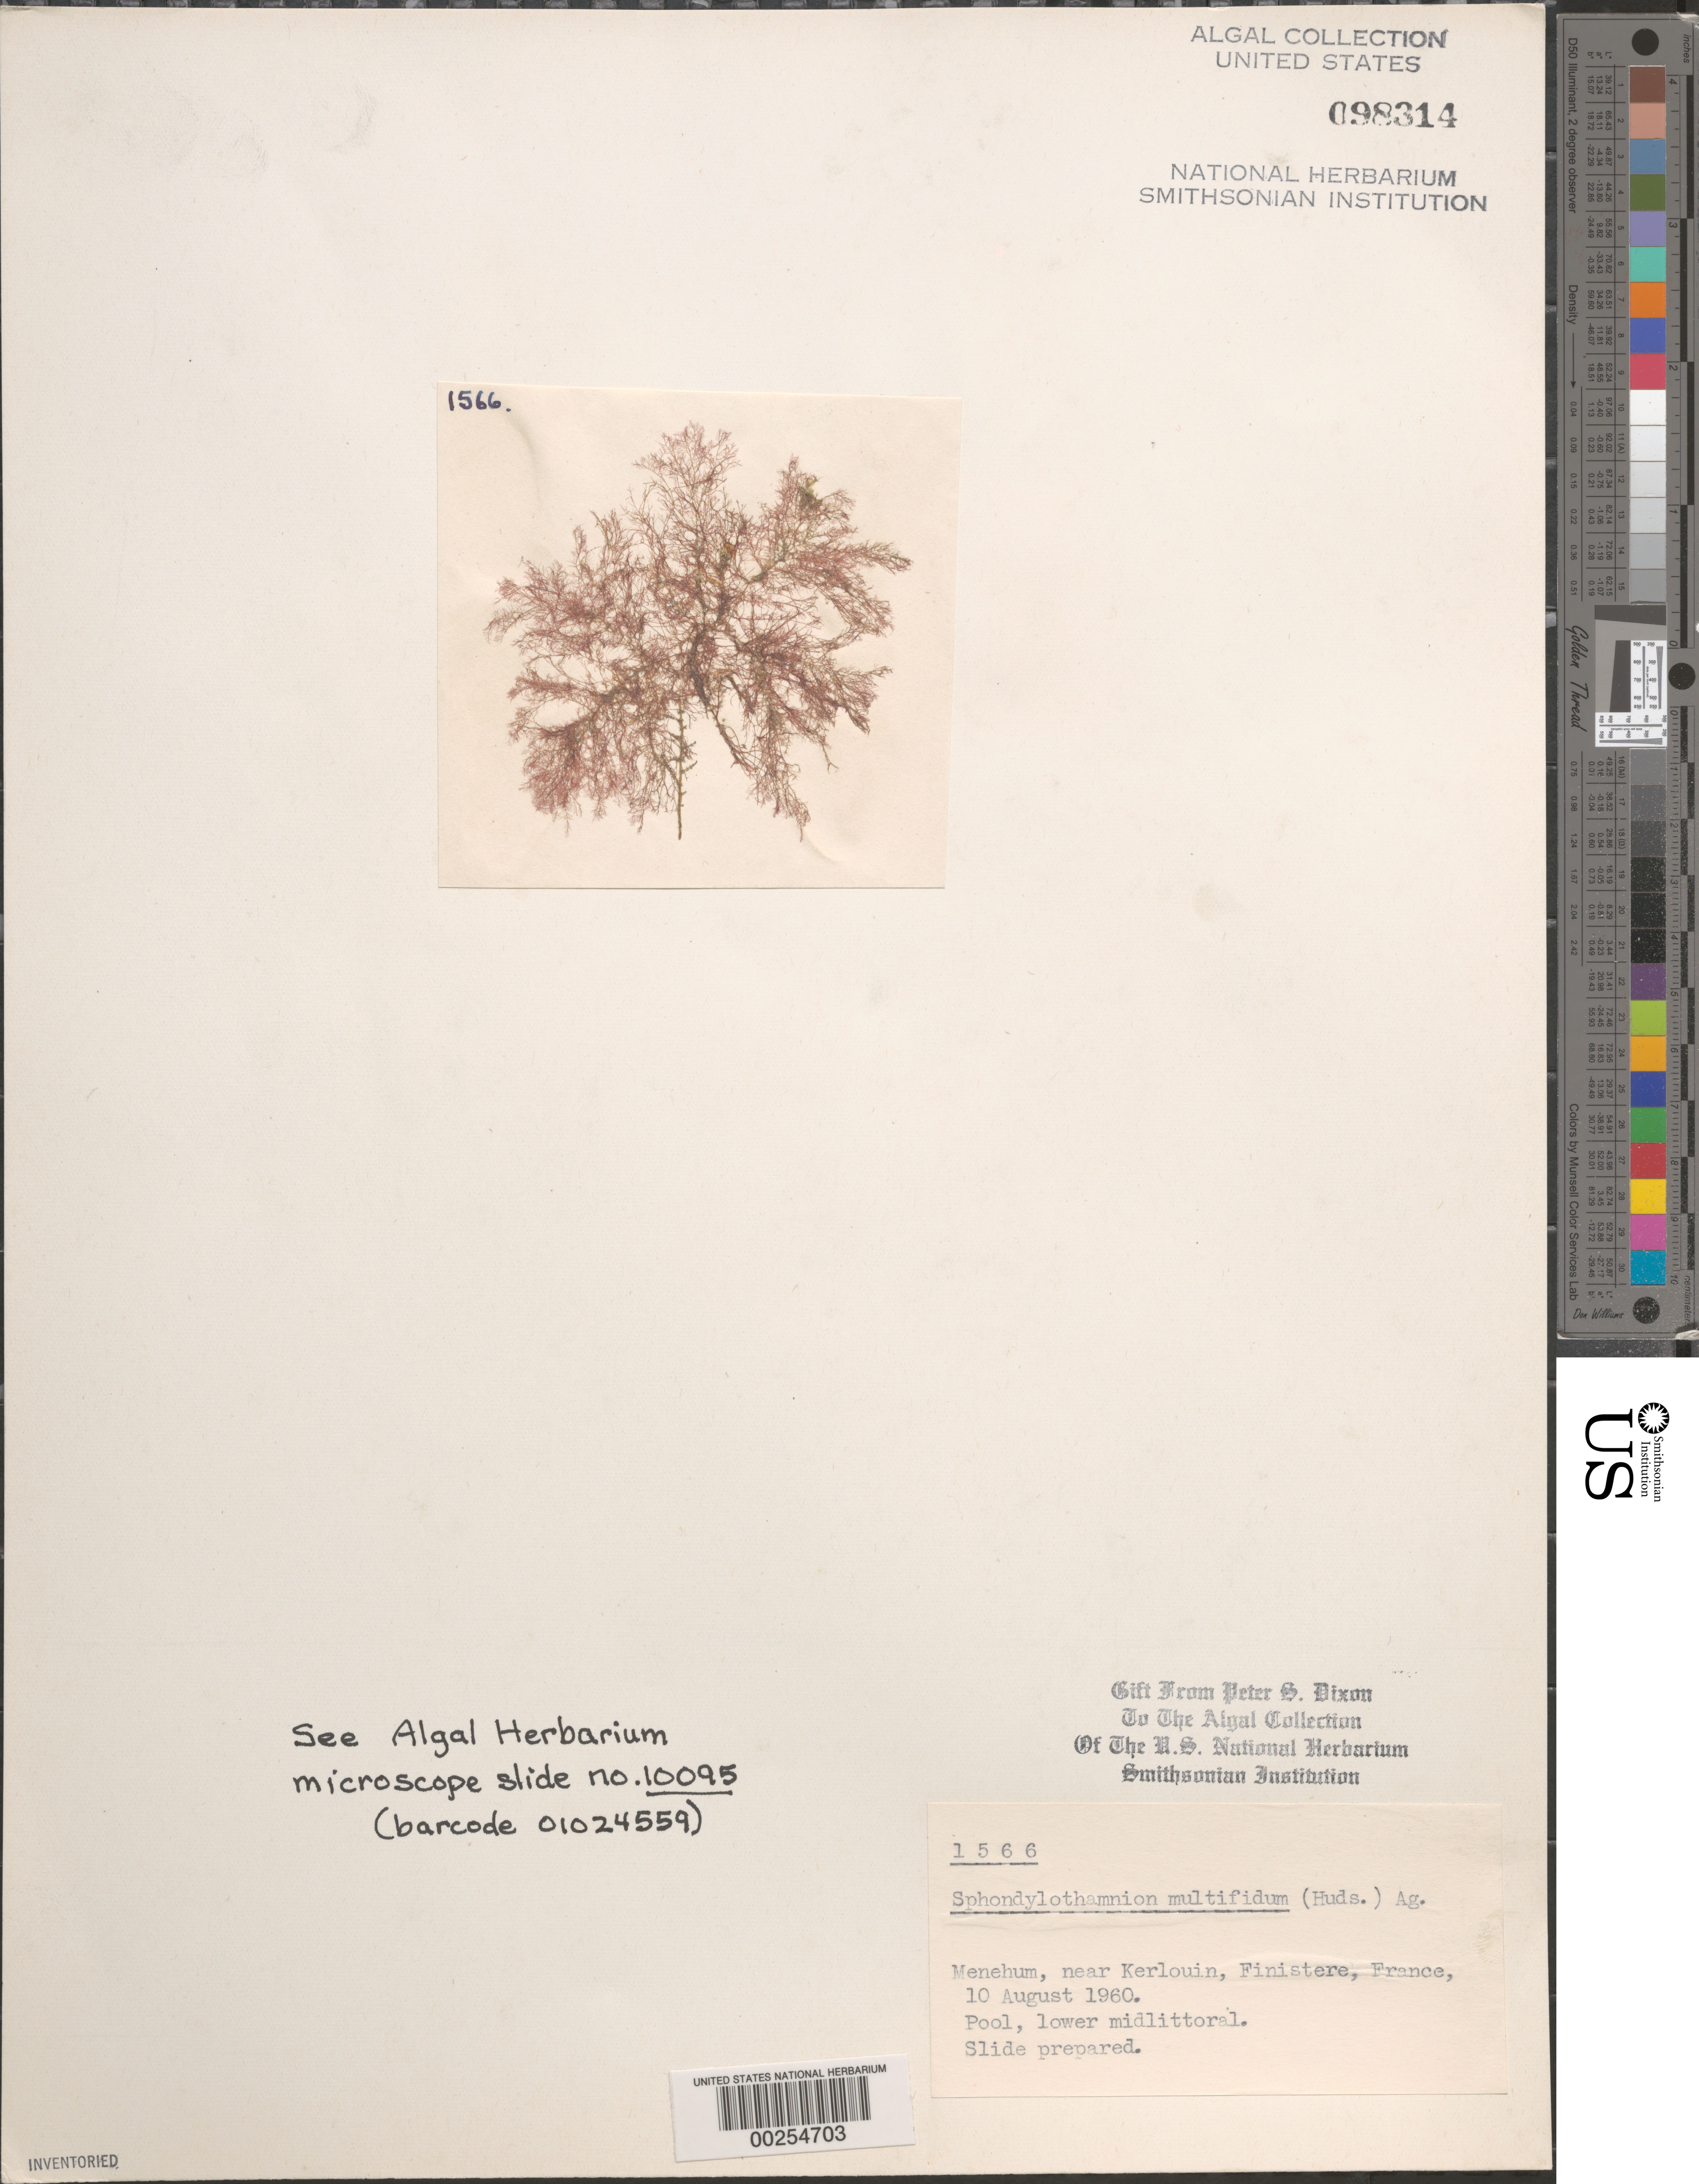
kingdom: Plantae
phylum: Rhodophyta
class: Florideophyceae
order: Ceramiales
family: Wrangeliaceae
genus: Sphondylothamnion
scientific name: Sphondylothamnion multifidum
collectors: P. S. Dixon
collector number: PSD 1566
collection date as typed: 10 Aug 1960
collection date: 1960-08-10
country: France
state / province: Bretagne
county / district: Finistère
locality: Menehum, near Kerlouin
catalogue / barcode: US 98314